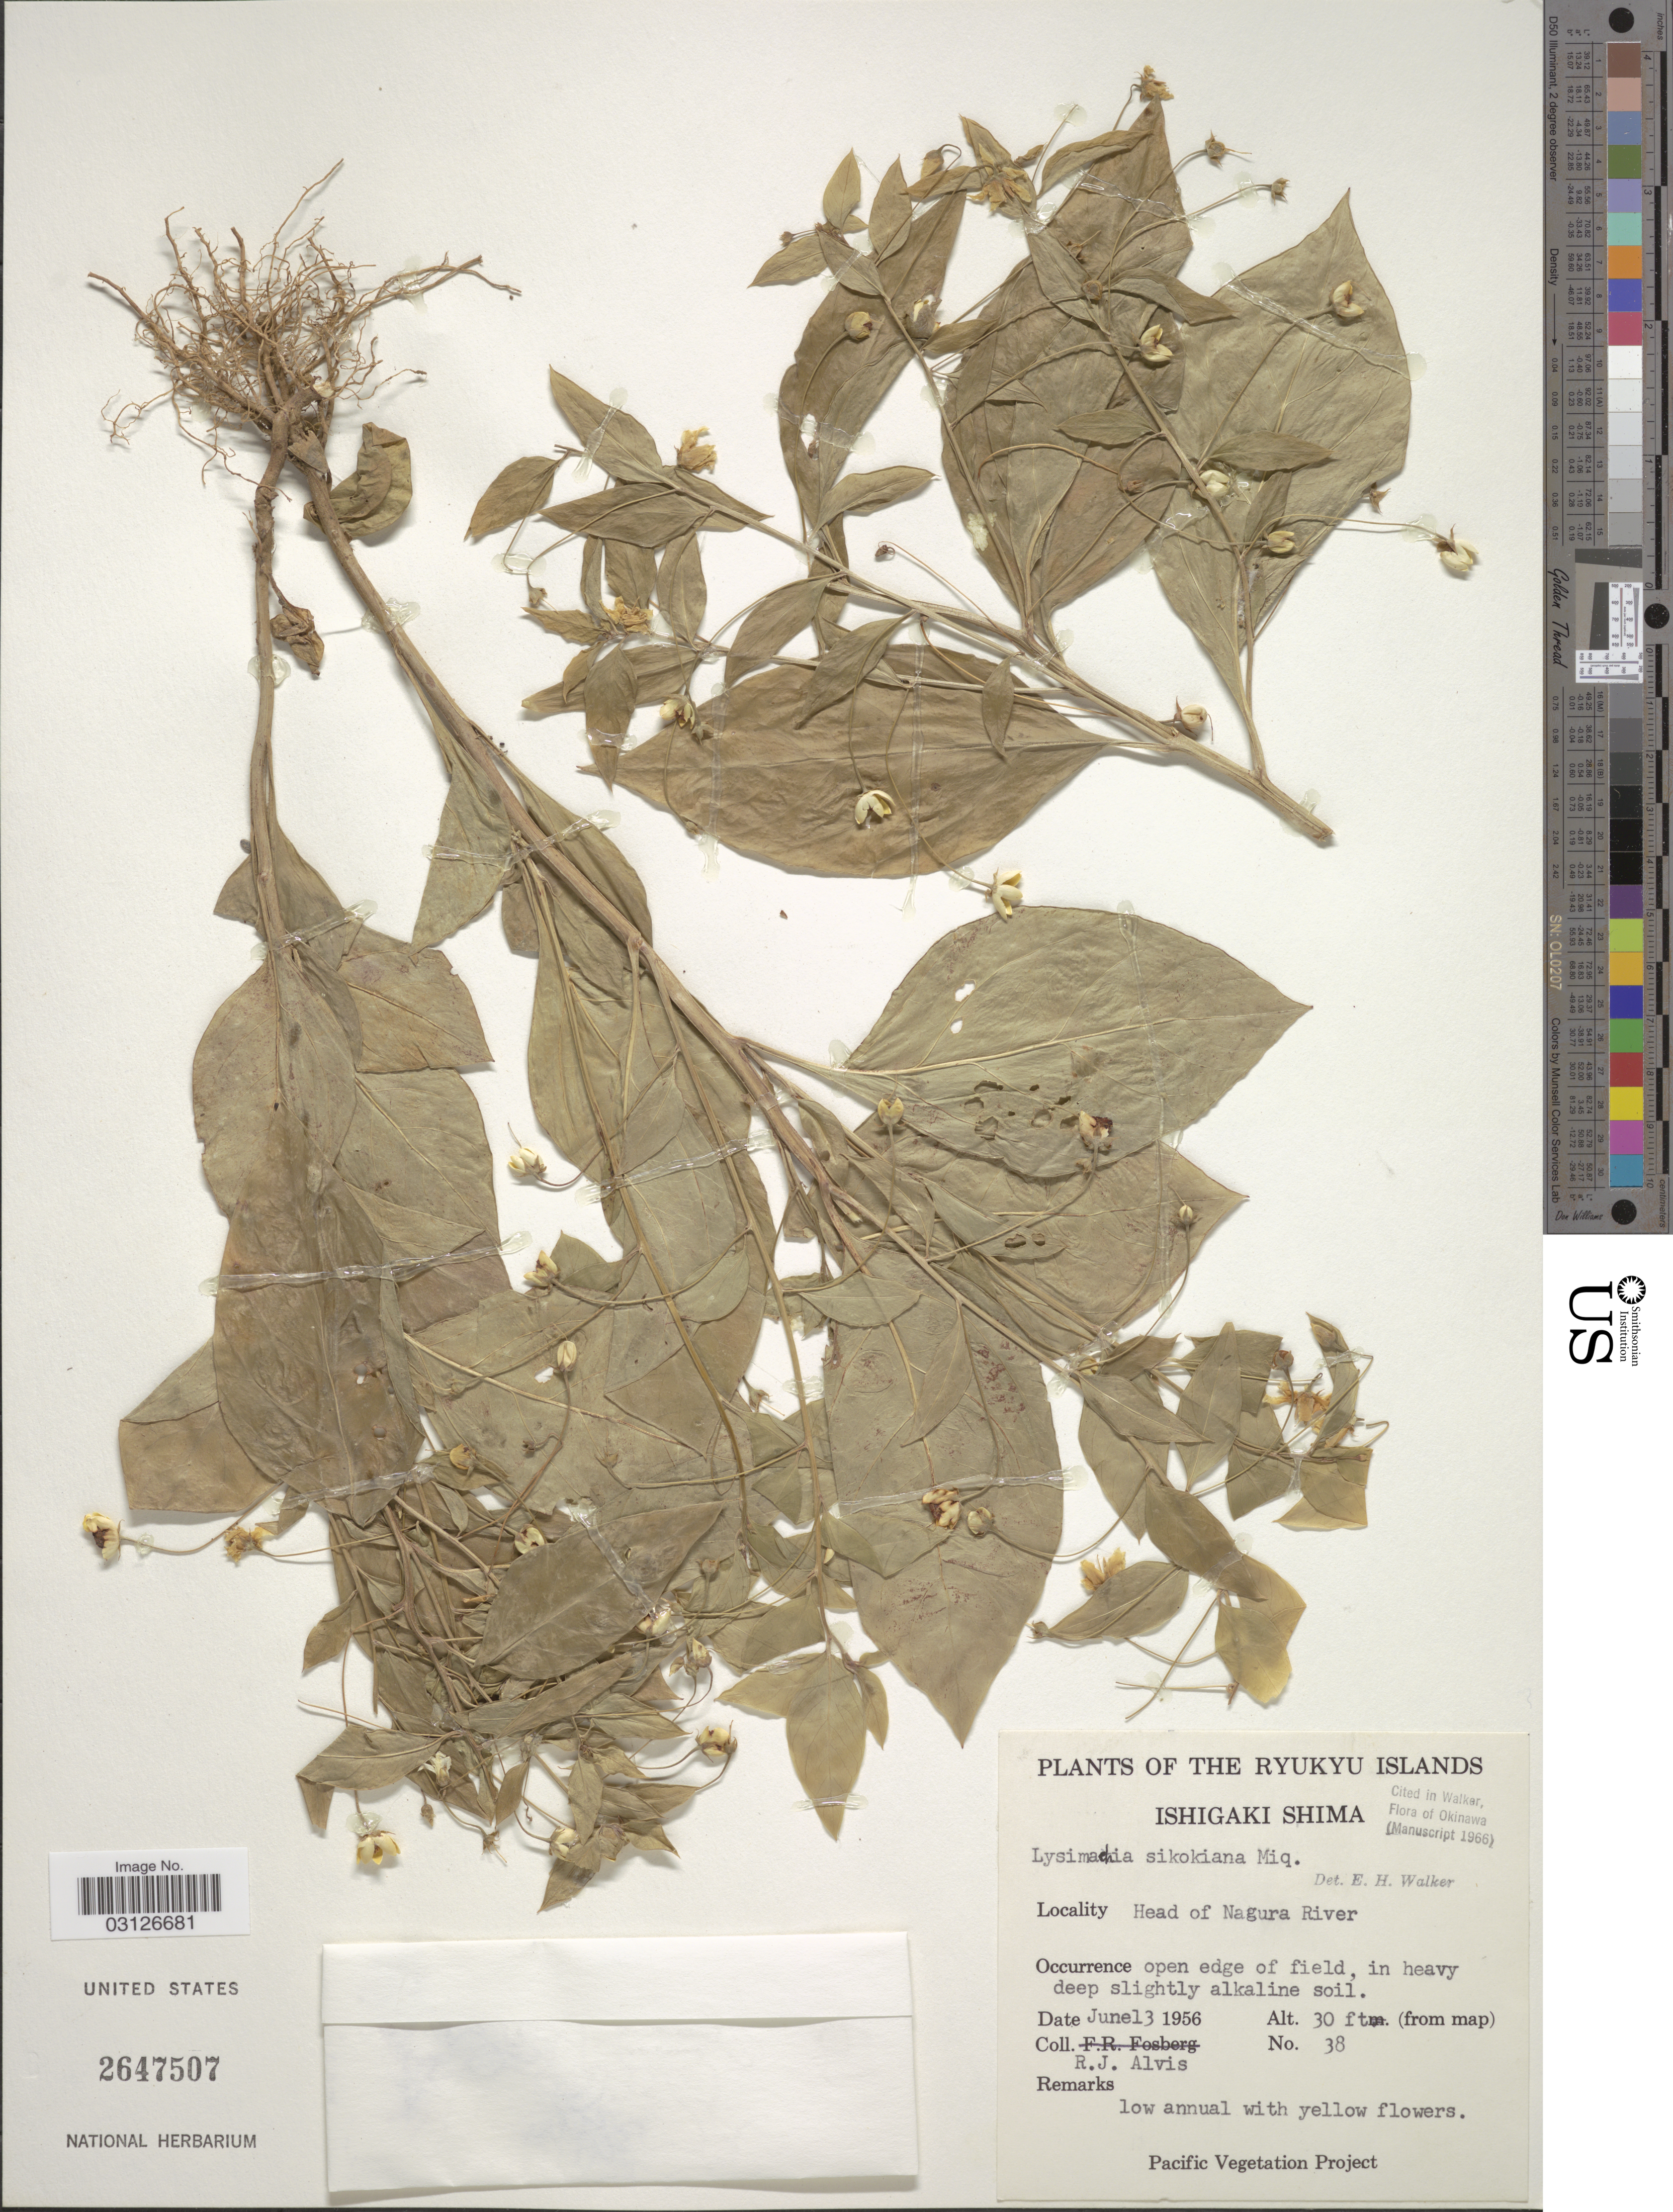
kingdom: Plantae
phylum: Tracheophyta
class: Magnoliopsida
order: Ericales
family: Primulaceae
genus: Lysimachia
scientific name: Lysimachia sikokiana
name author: Miq.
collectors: R. Alvis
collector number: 38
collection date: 1956-06-13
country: Japan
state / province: Okinawa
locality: Ryukyu Islands. Ishigaki Shima. Head of Nagura River.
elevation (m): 9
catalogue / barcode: US 2647507